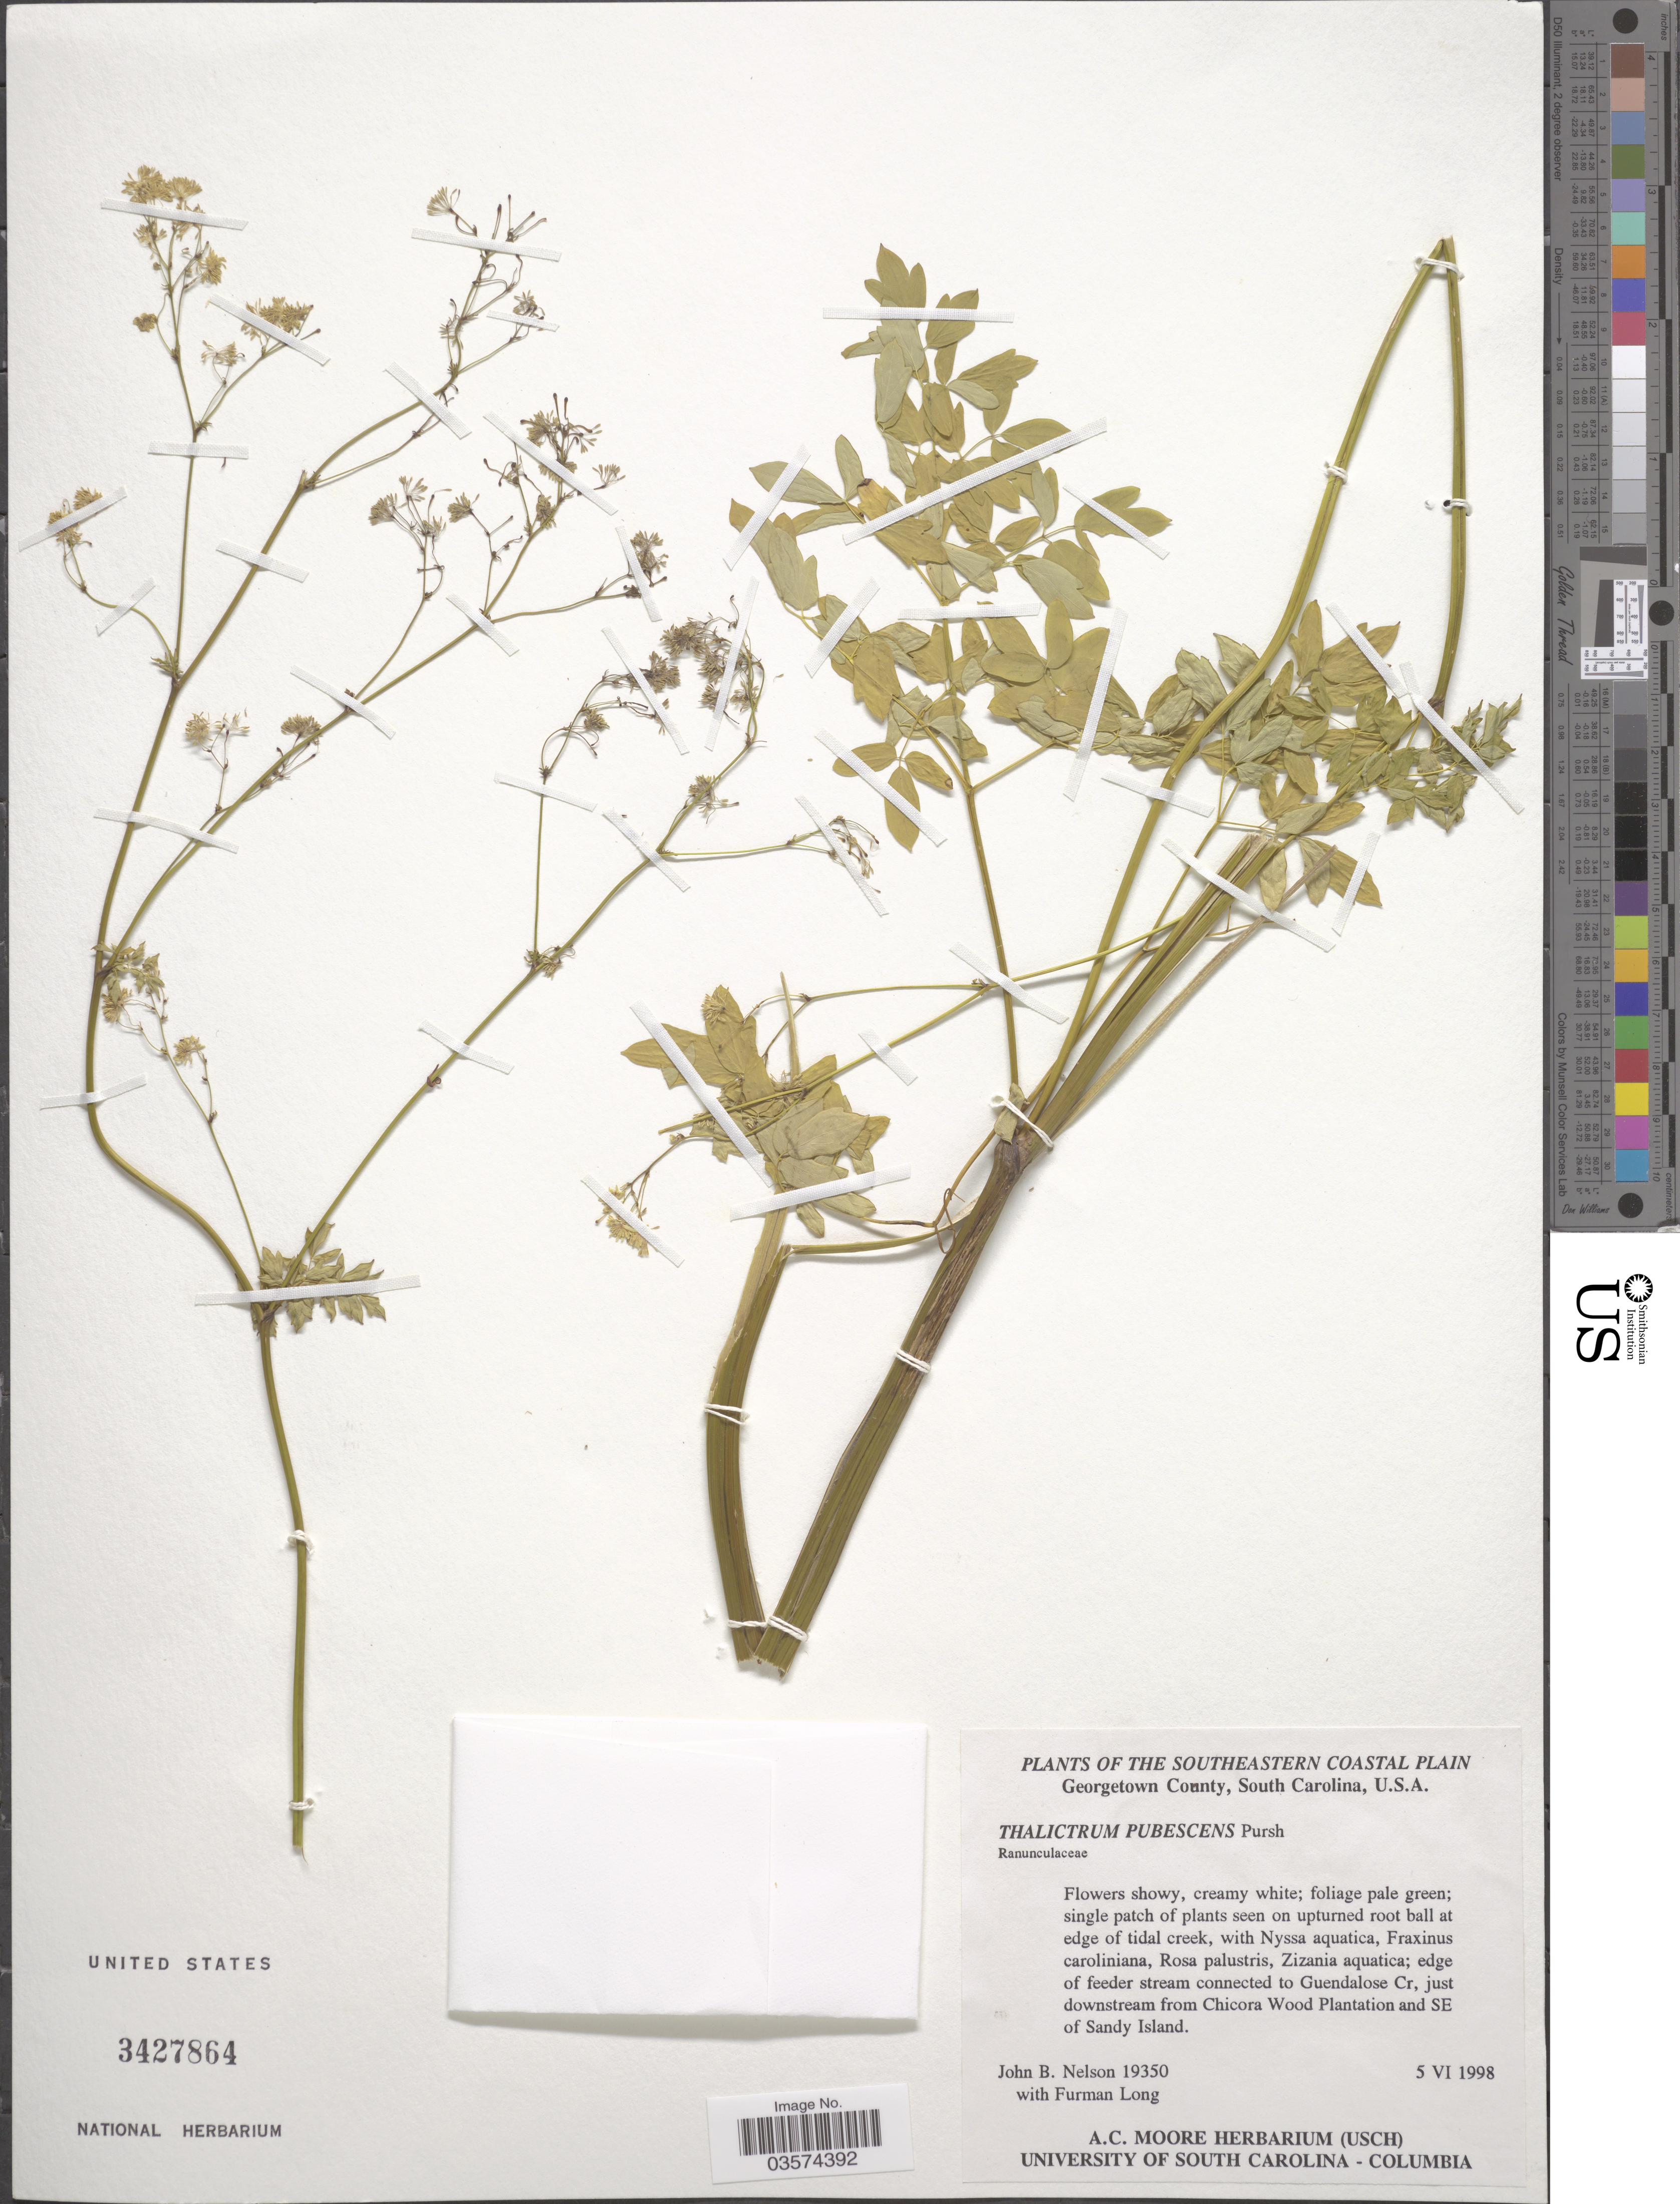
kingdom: Plantae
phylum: Tracheophyta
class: Magnoliopsida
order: Ranunculales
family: Ranunculaceae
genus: Thalictrum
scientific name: Thalictrum pubescens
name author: Pursh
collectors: J. B. Nelson & F. Long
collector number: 19350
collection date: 1998-06-05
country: United States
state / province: South Carolina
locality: The Southeastern Coastal Plain. Georgetown County. Edge of feeder stream connected to Guendalose Cr, just downstream from Chicora Wood Plantation and SE of Sandy Island.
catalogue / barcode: US 3427864